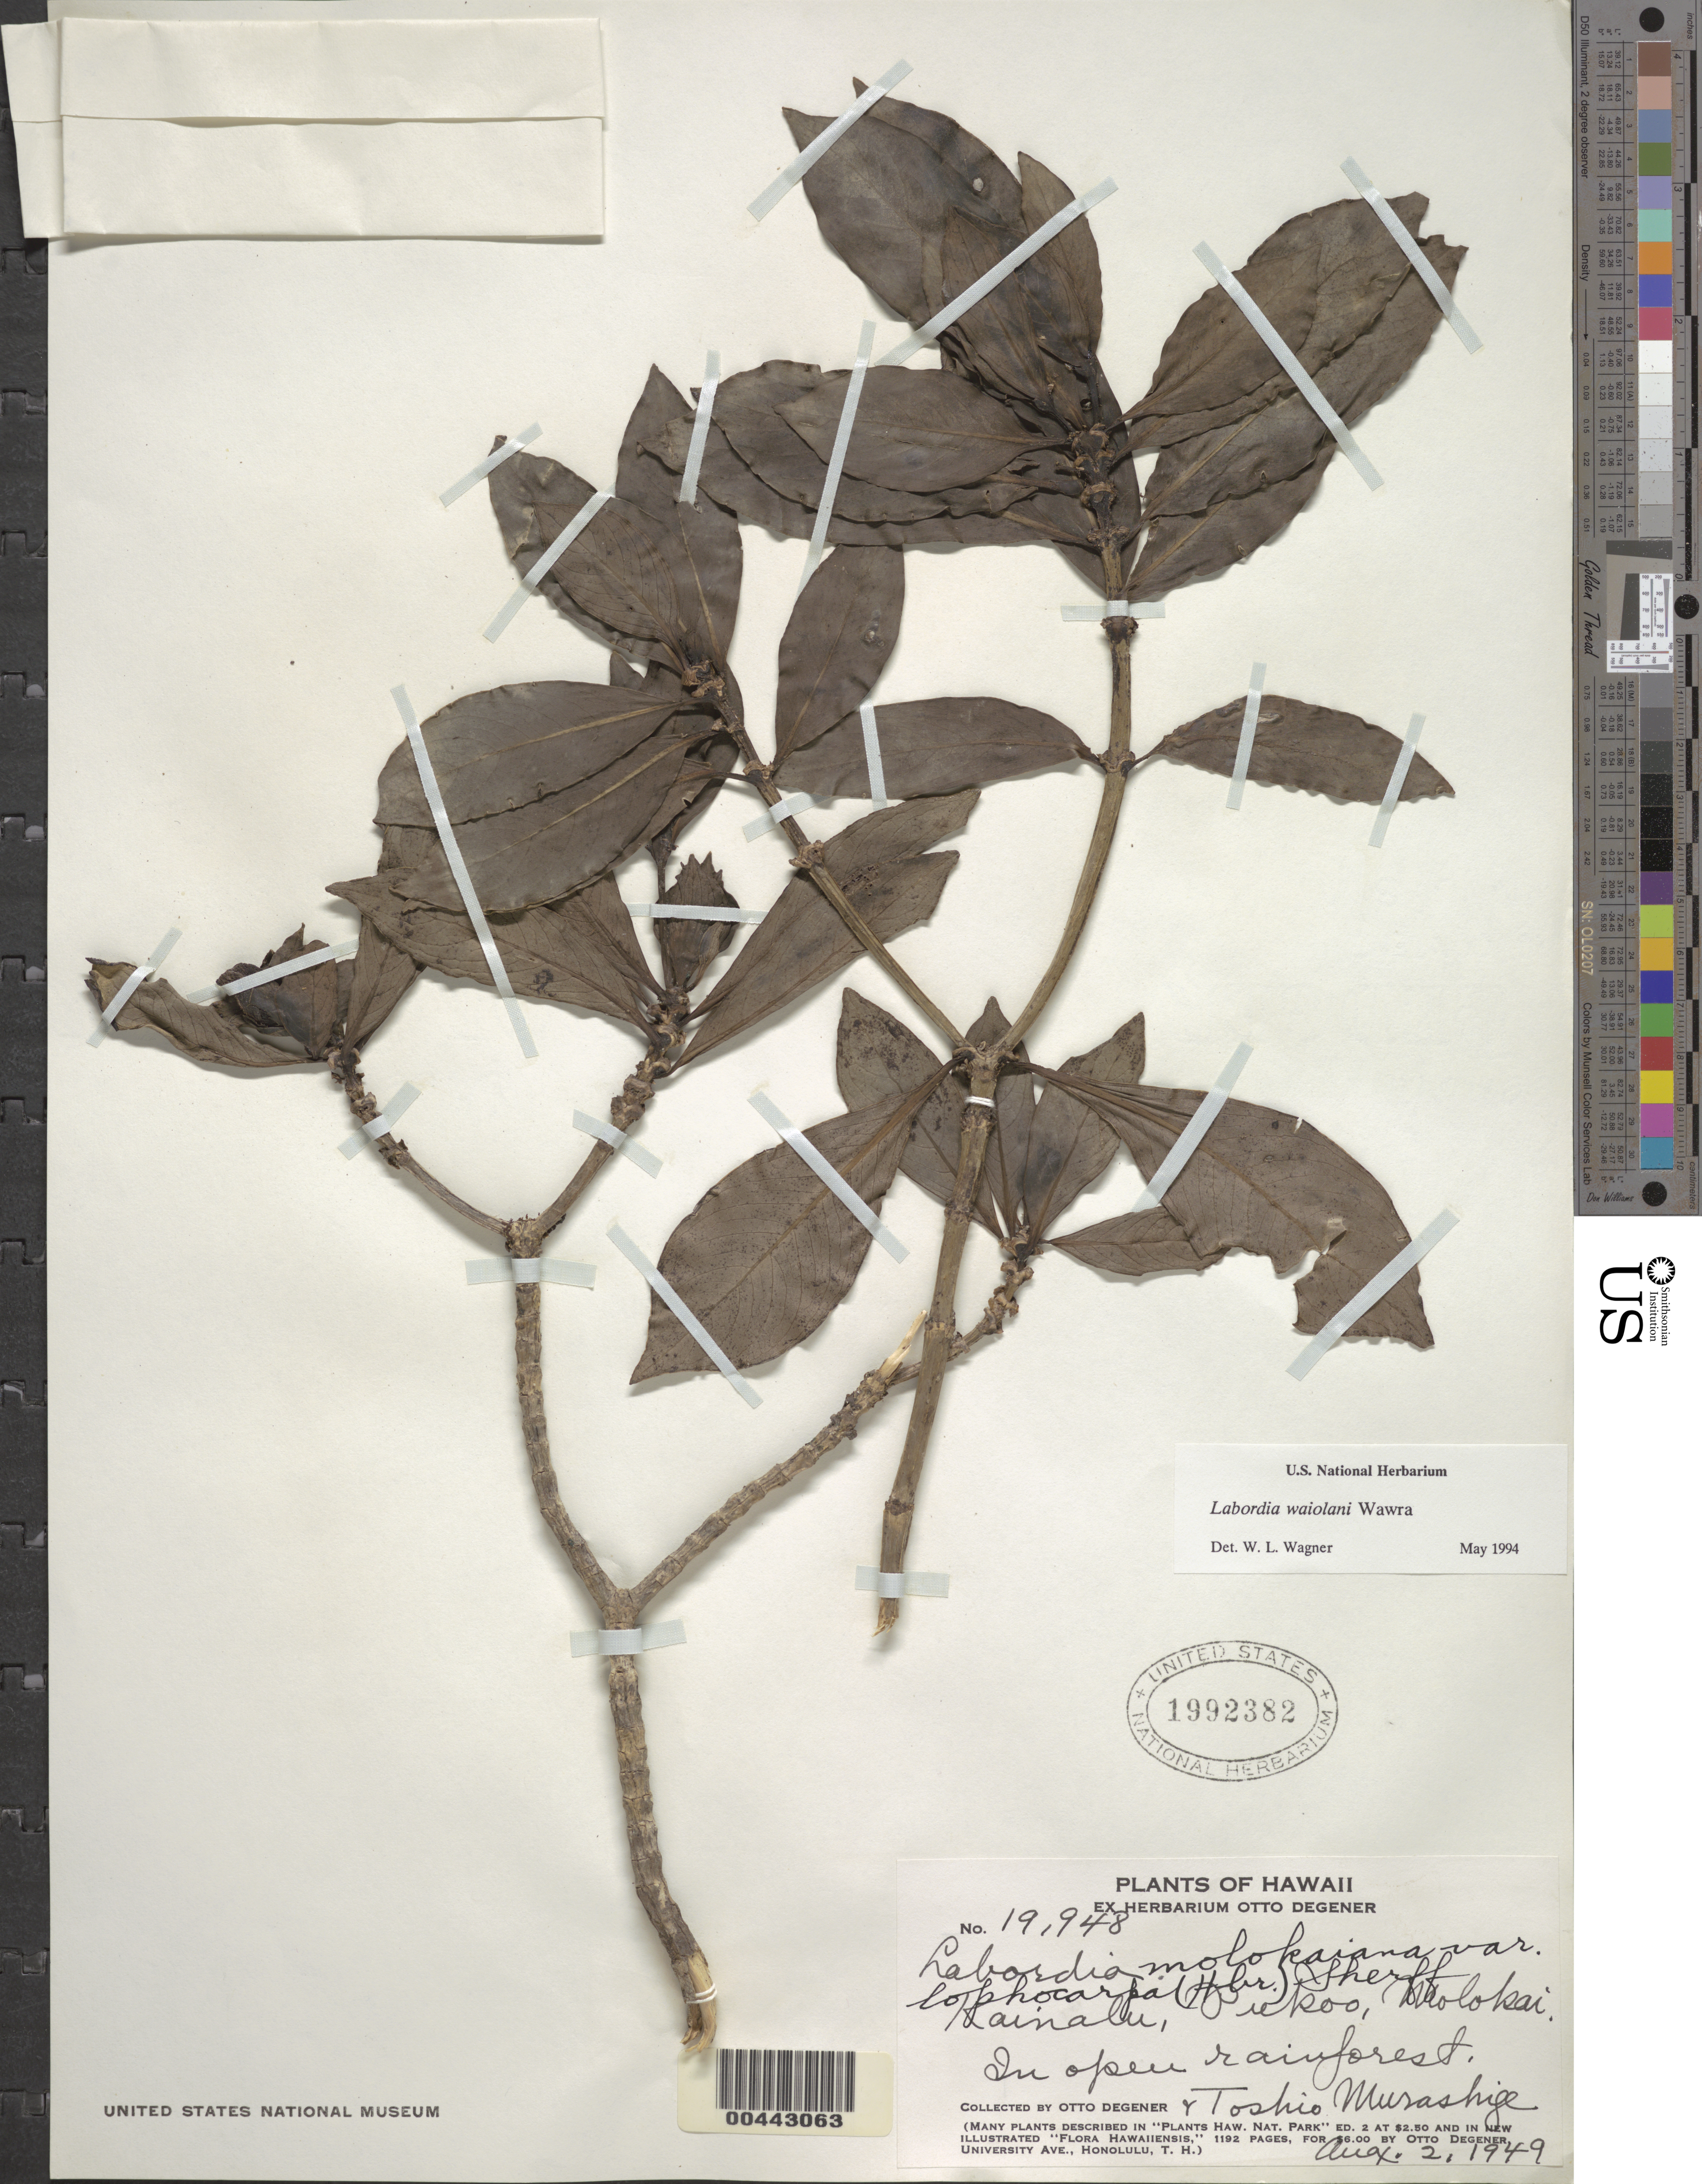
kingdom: Plantae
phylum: Tracheophyta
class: Magnoliopsida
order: Gentianales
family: Loganiaceae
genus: Geniostoma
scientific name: Geniostoma waiolani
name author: (Wawra) Byng & Christenh.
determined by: Wagner, W. L., (BOT), Smithsonian Institution - National Museum of Natural History (UNITED STATES)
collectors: O. Degener & T. Murashige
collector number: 19948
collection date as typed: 2 Aug 1949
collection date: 1949-08-02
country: United States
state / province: Hawaii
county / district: Maui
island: Moloka'i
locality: Kainalu, Pukoo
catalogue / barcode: US 1992382